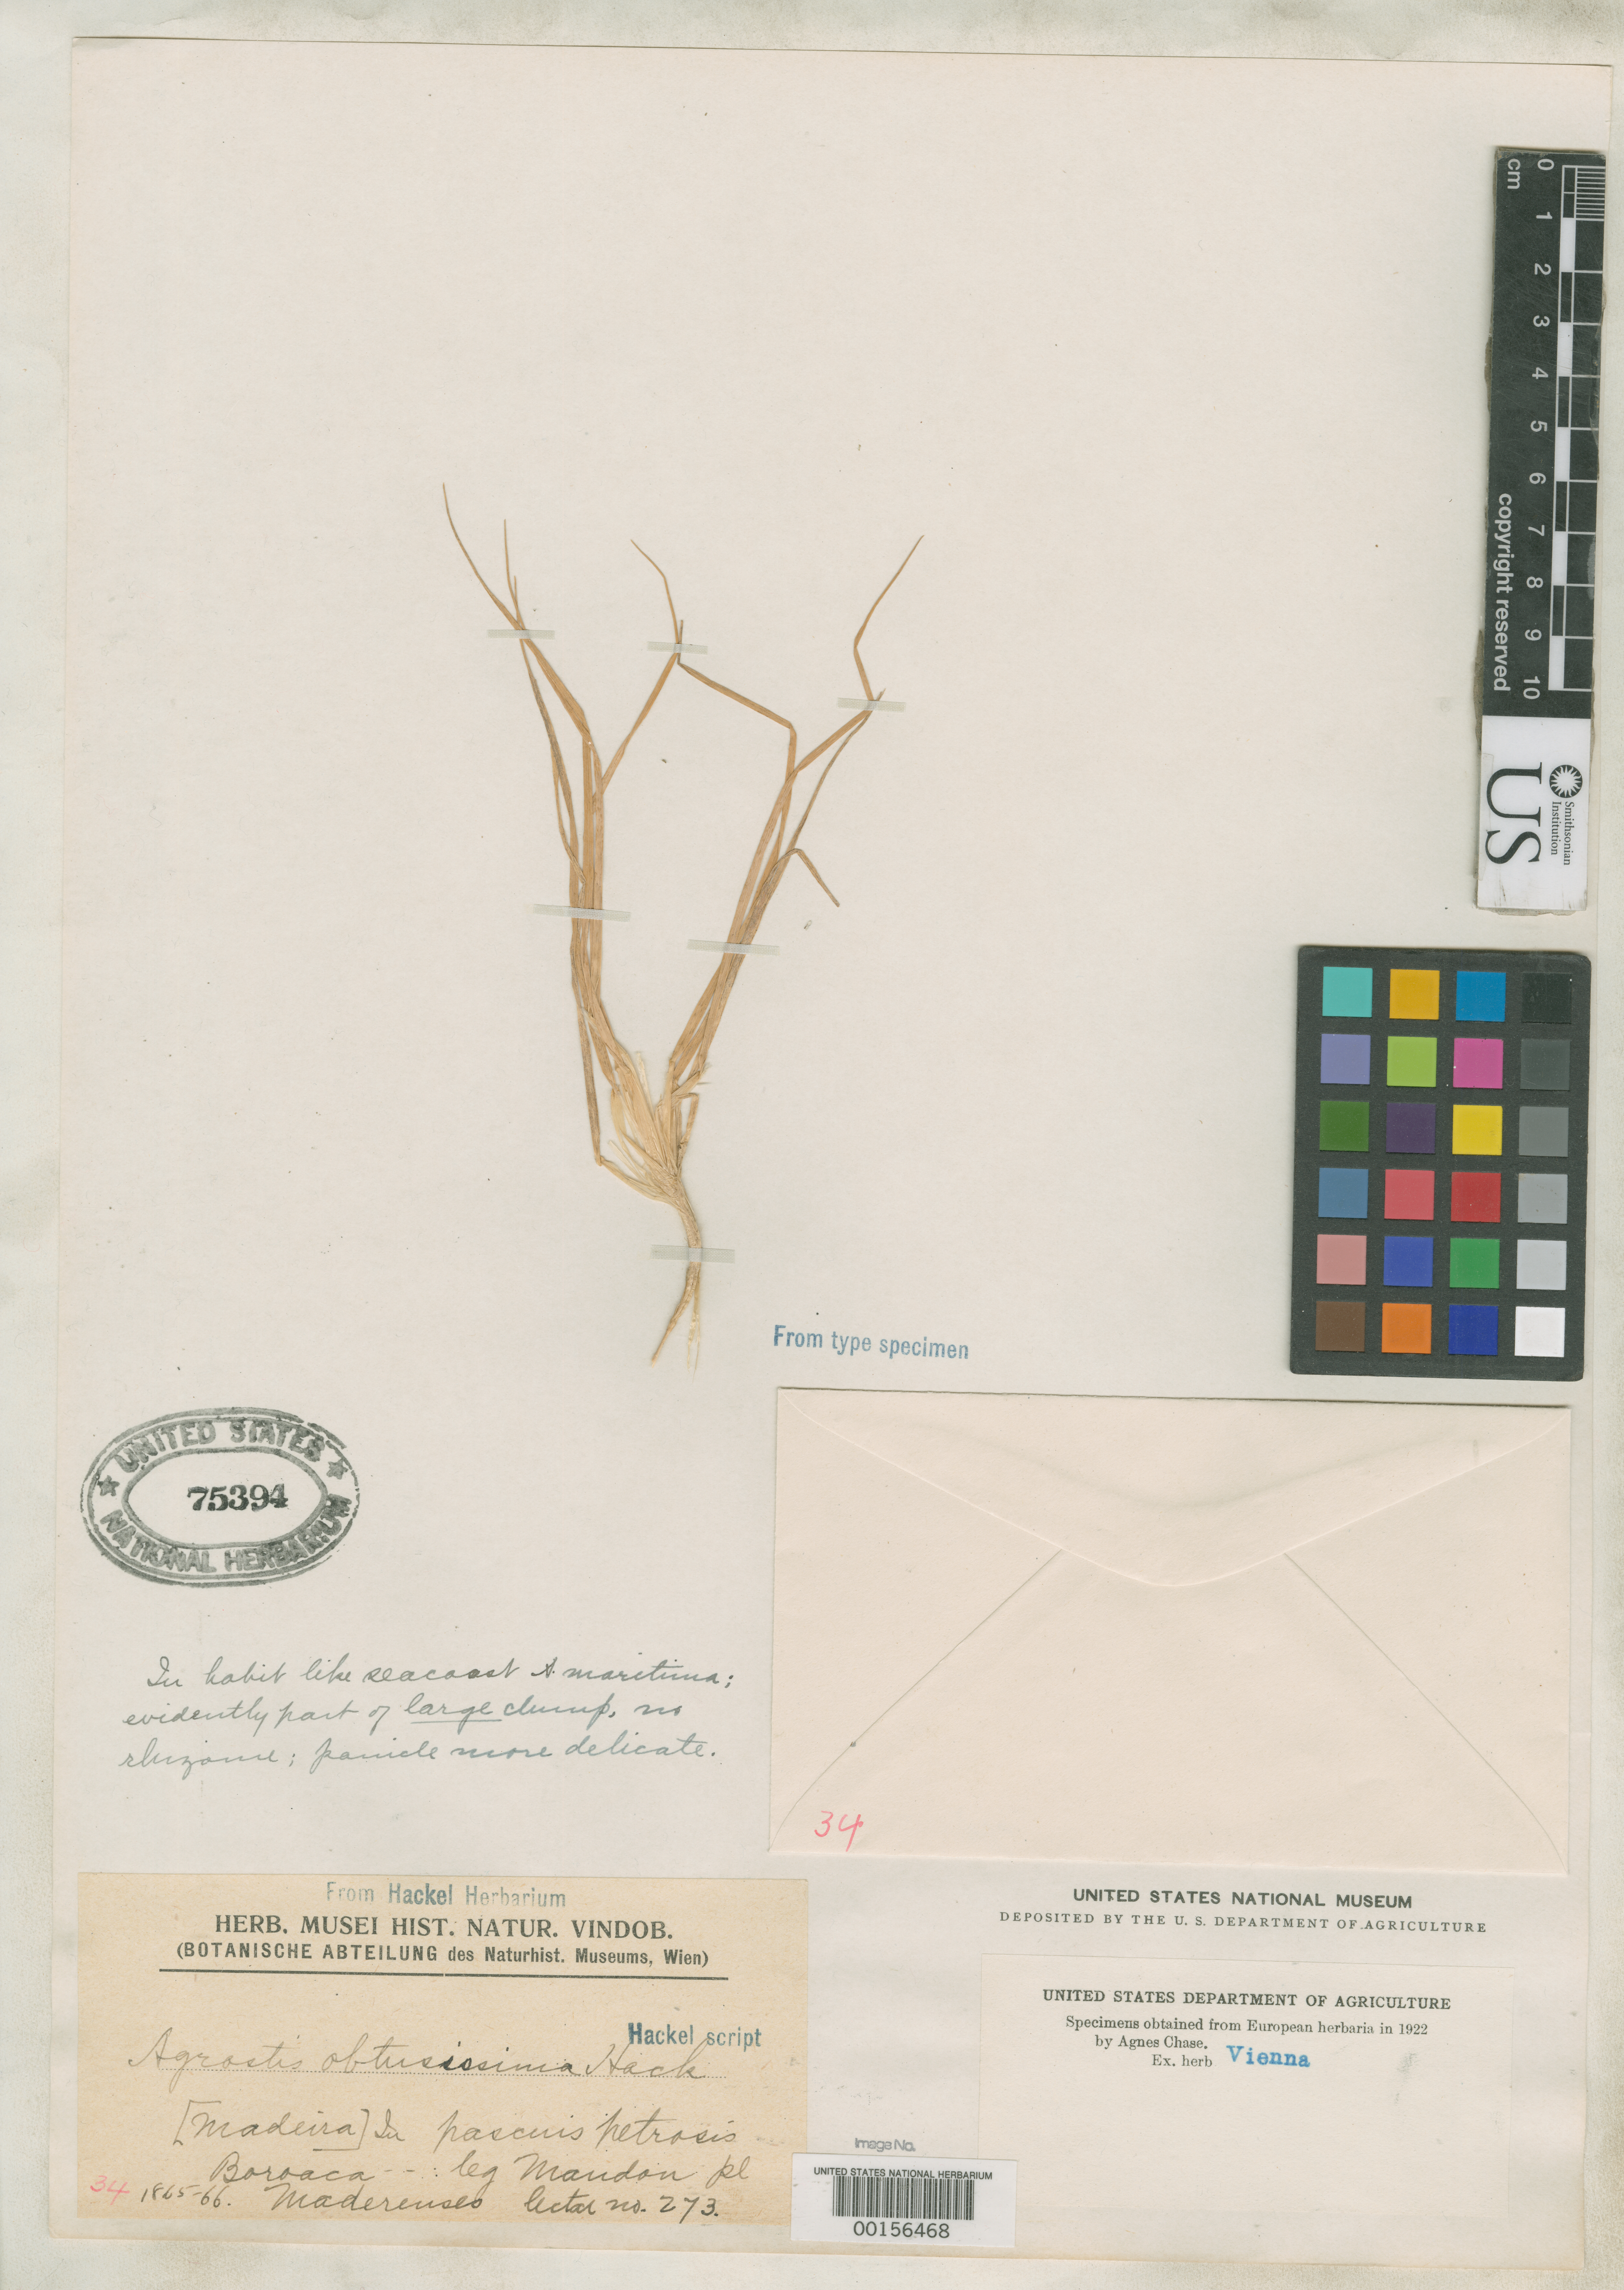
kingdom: Plantae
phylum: Tracheophyta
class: Liliopsida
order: Poales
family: Poaceae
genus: Agrostis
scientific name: Agrostis obtusissima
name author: Hack.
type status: Type Fragment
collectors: G. Mandon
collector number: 273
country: Portugal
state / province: Madeira (Aut. Reg.)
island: Madeira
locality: In pascuis Petrosis Boroaca, Pico dos Arrieros.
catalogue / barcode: US 75394